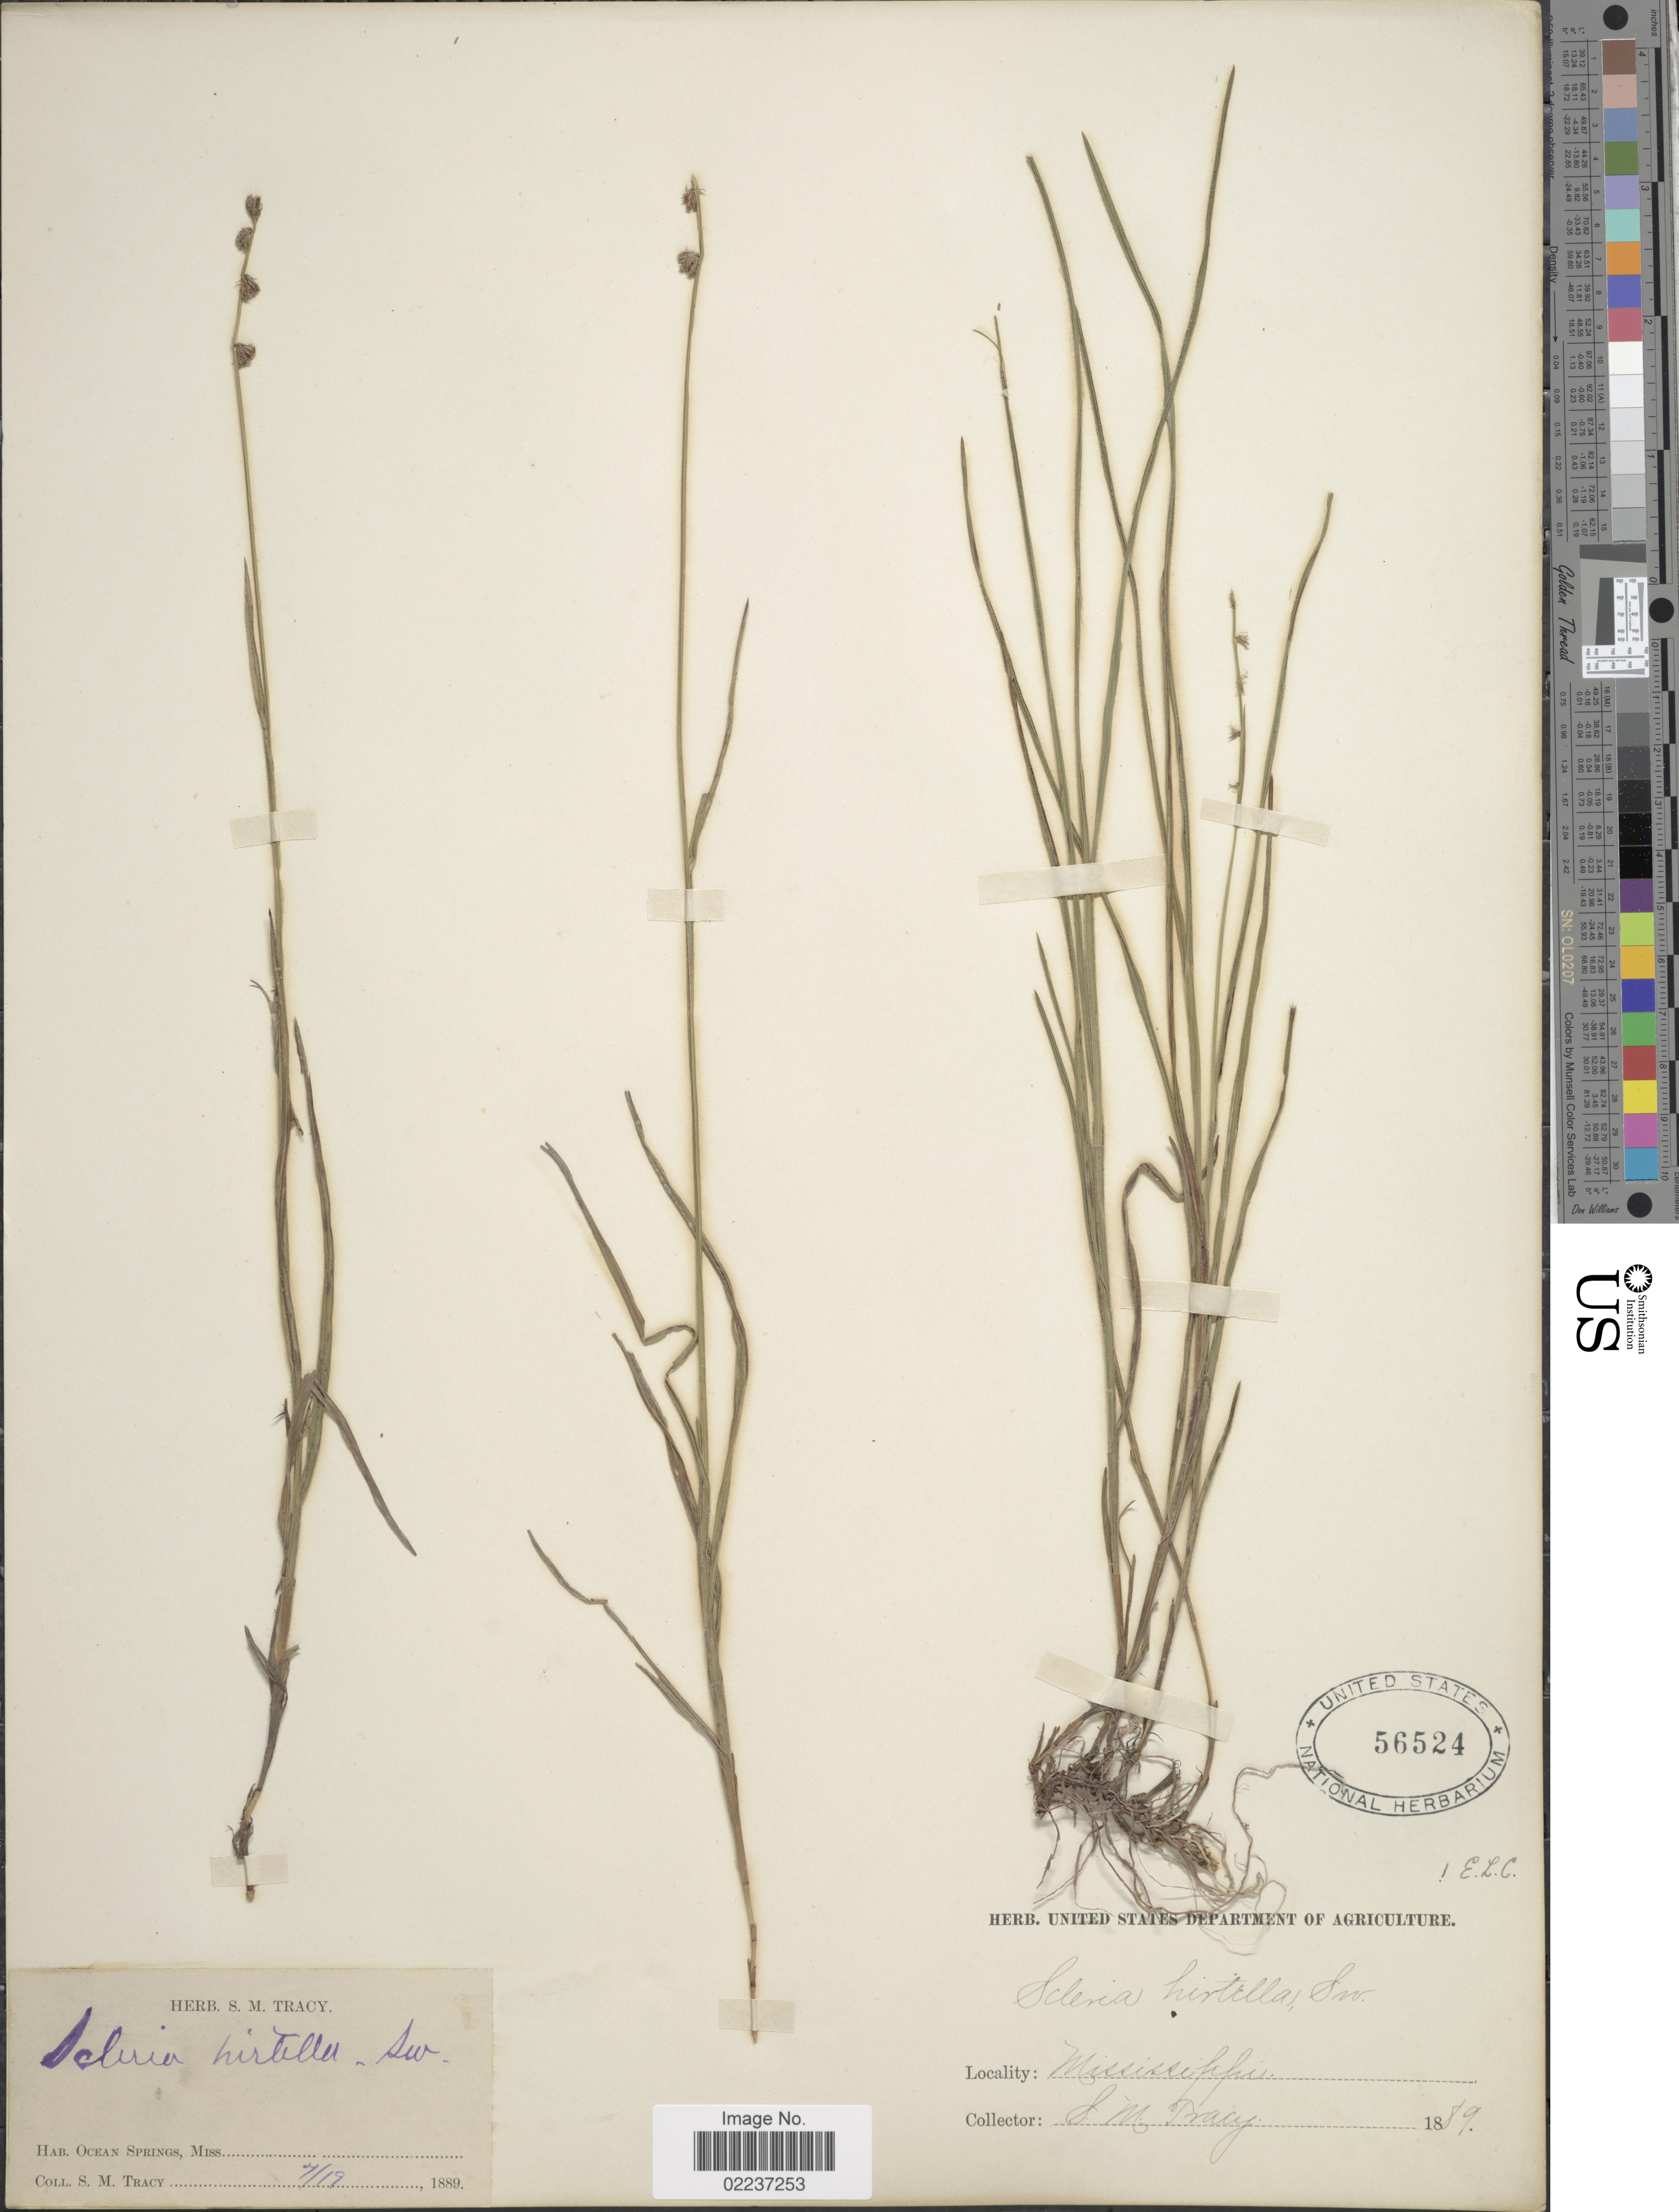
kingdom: Plantae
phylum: Tracheophyta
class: Liliopsida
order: Poales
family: Cyperaceae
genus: Scleria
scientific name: Scleria hirtella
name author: Sw.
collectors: S. M. Tracy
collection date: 1889-07-19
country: United States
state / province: Mississippi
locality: Ocean Springs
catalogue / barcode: US 56524